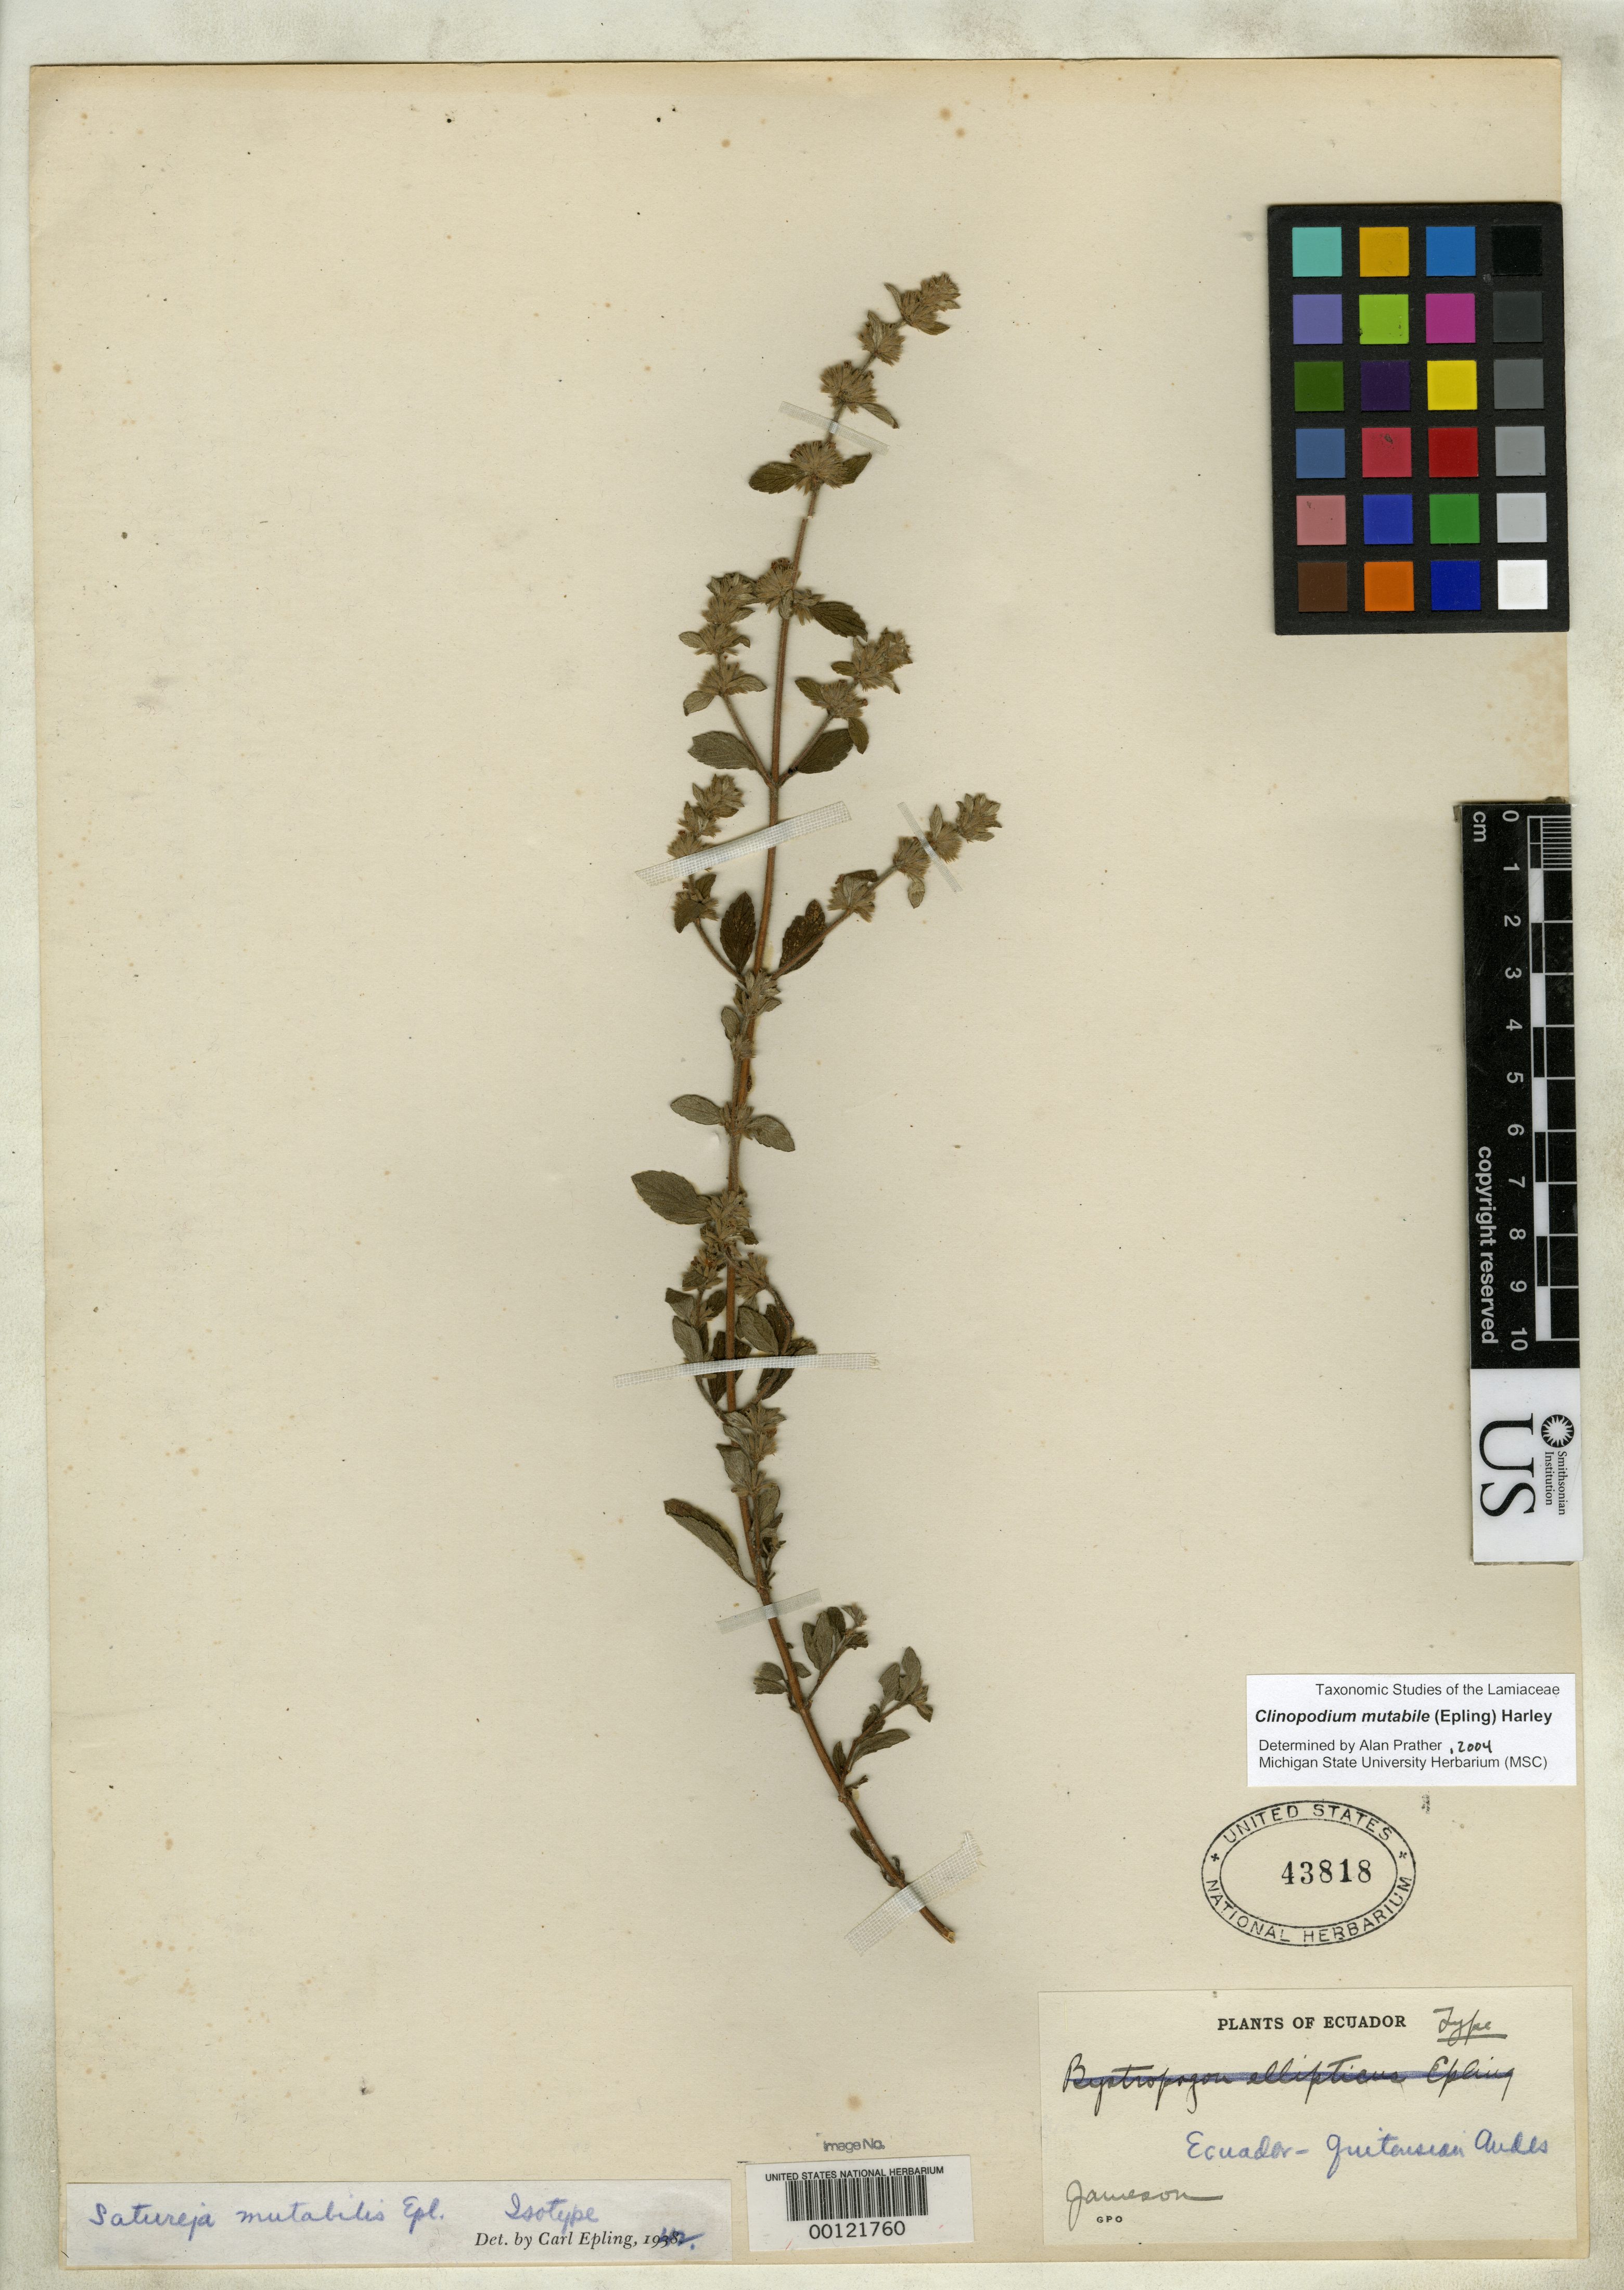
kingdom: Plantae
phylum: Tracheophyta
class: Magnoliopsida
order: Lamiales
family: Lamiaceae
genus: Satureja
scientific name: Satureja mutabilis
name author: Epling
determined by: Prather, L. A.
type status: Isotype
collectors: W. Jameson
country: Ecuador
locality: Quitensian Andes.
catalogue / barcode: US 43818